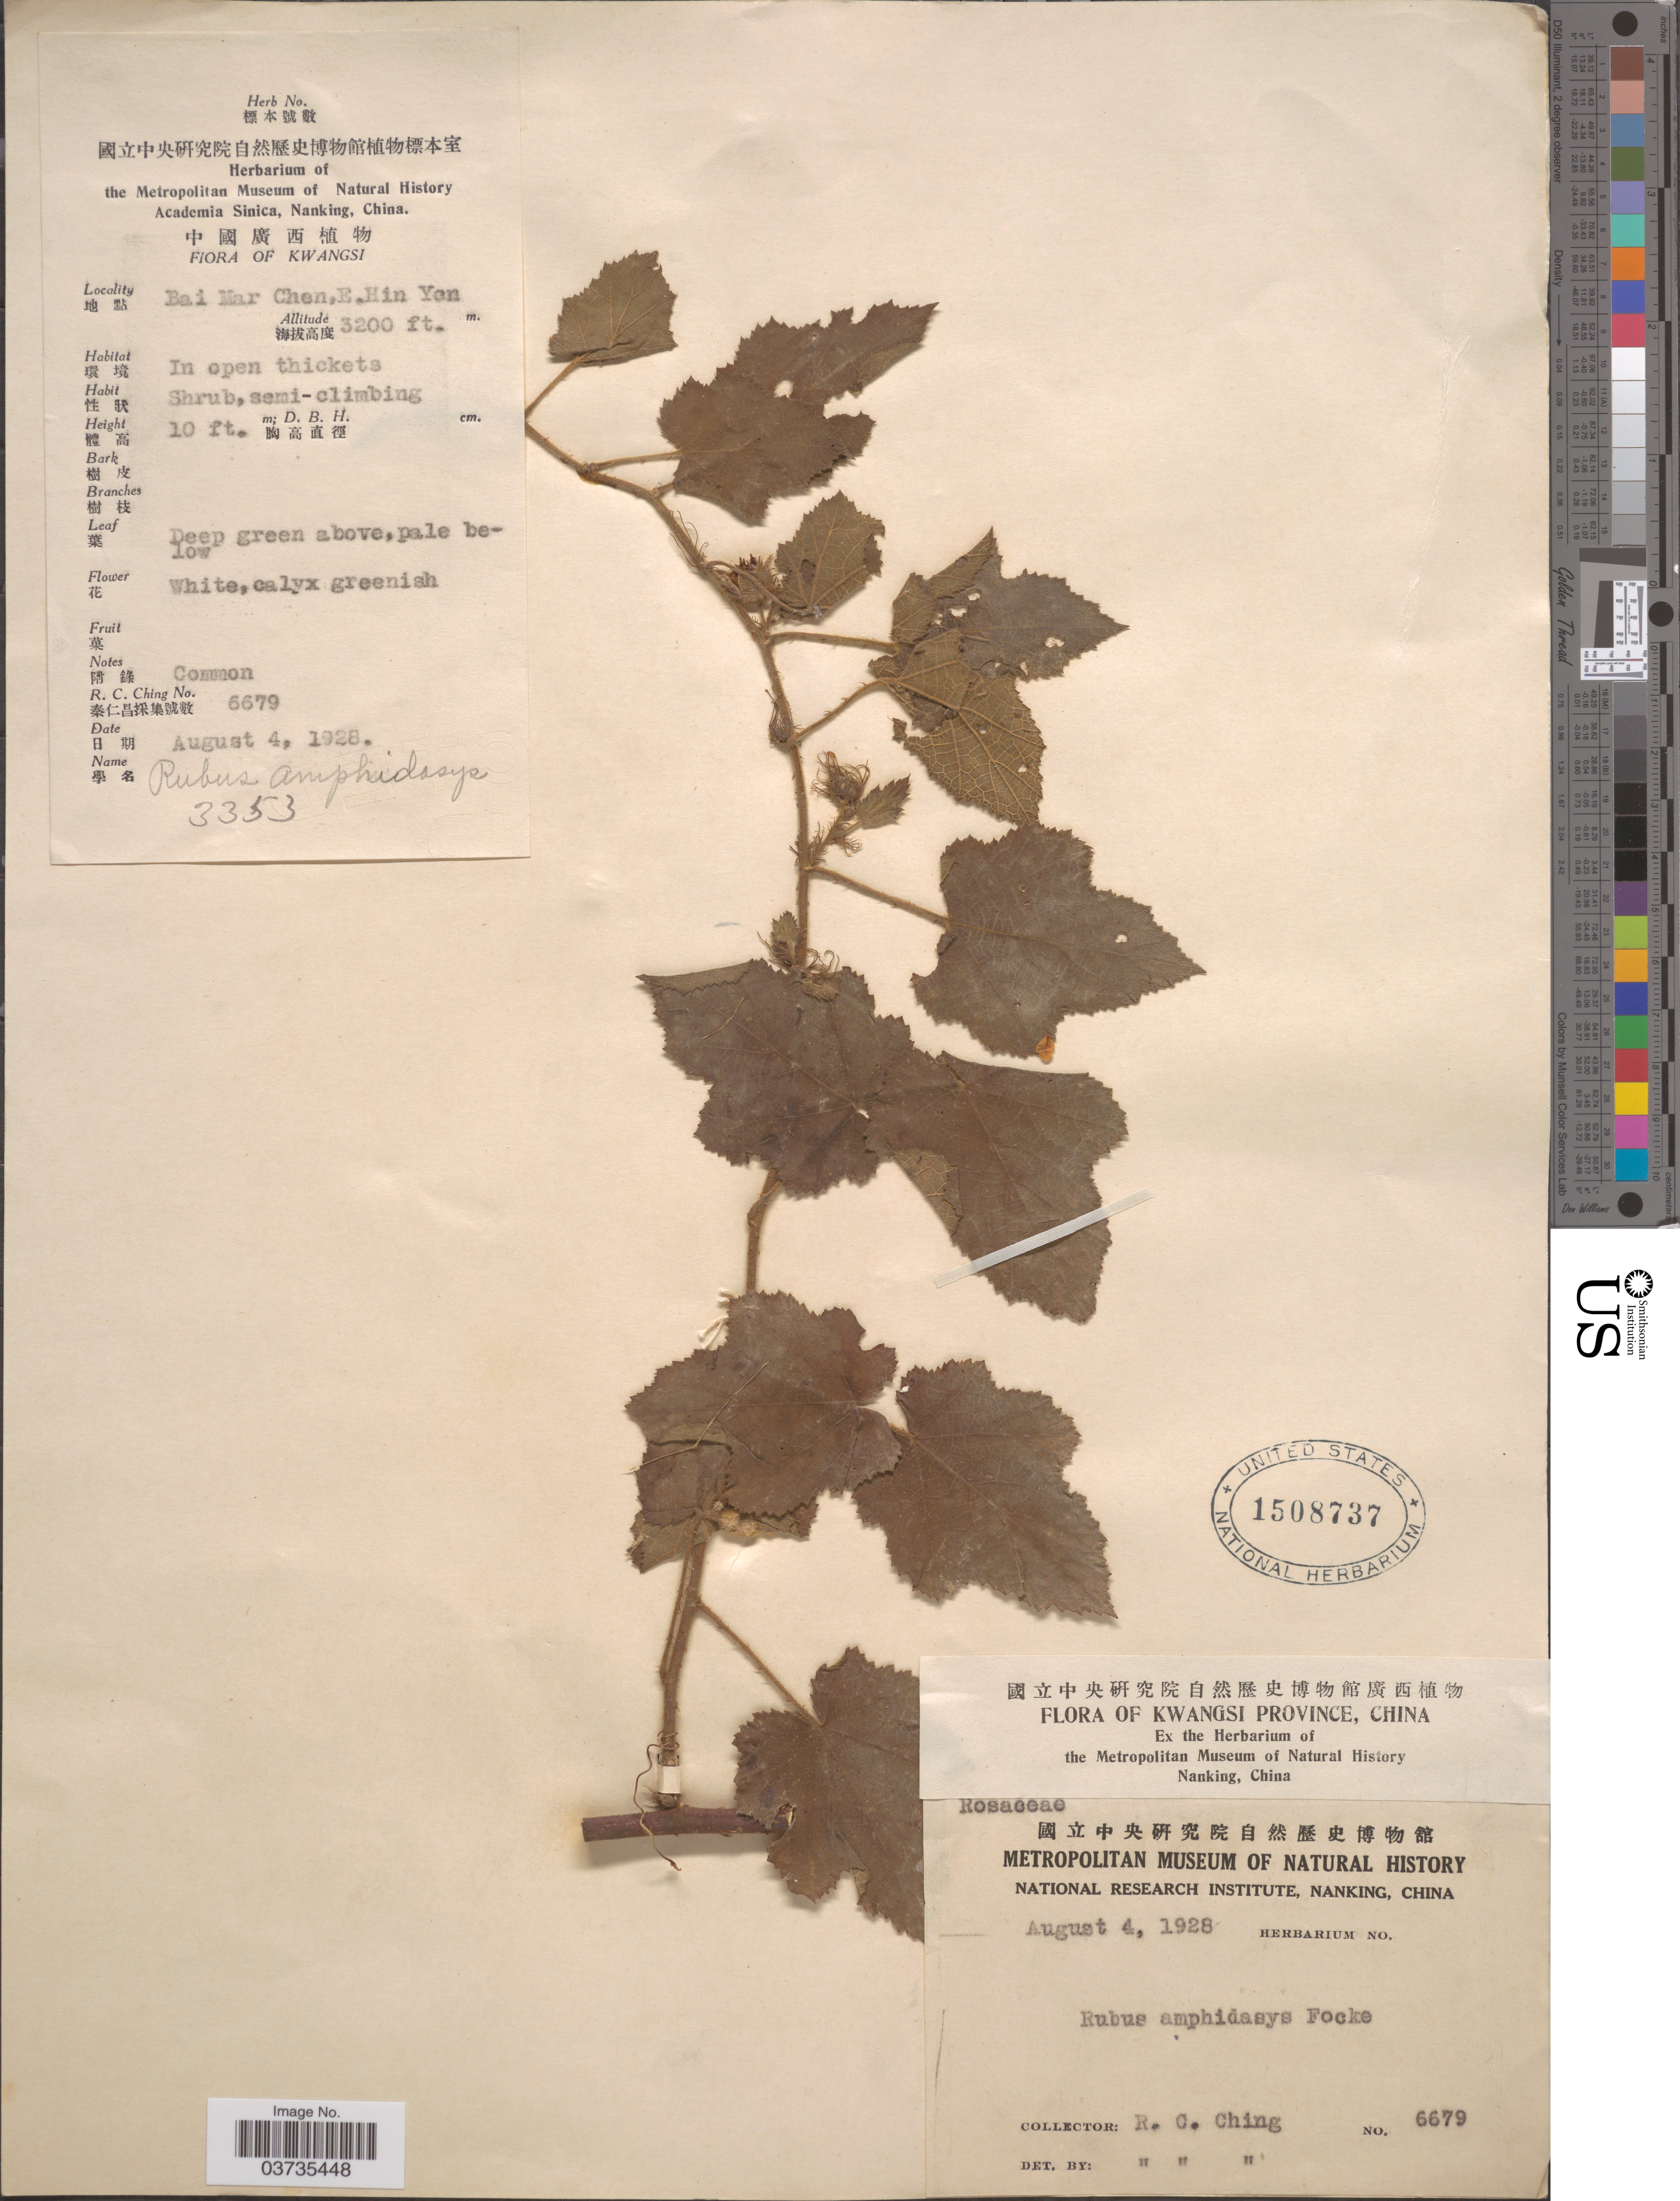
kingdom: Plantae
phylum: Tracheophyta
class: Magnoliopsida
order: Rosales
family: Rosaceae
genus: Rubus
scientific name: Rubus amphidasys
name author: Focke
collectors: R. C. Ching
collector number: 6679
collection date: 1928-08-04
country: China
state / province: Guangxi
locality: Kwangsi Province. Bai Mar Chen, E. Hin Yen.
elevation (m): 975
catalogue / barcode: US 1508737